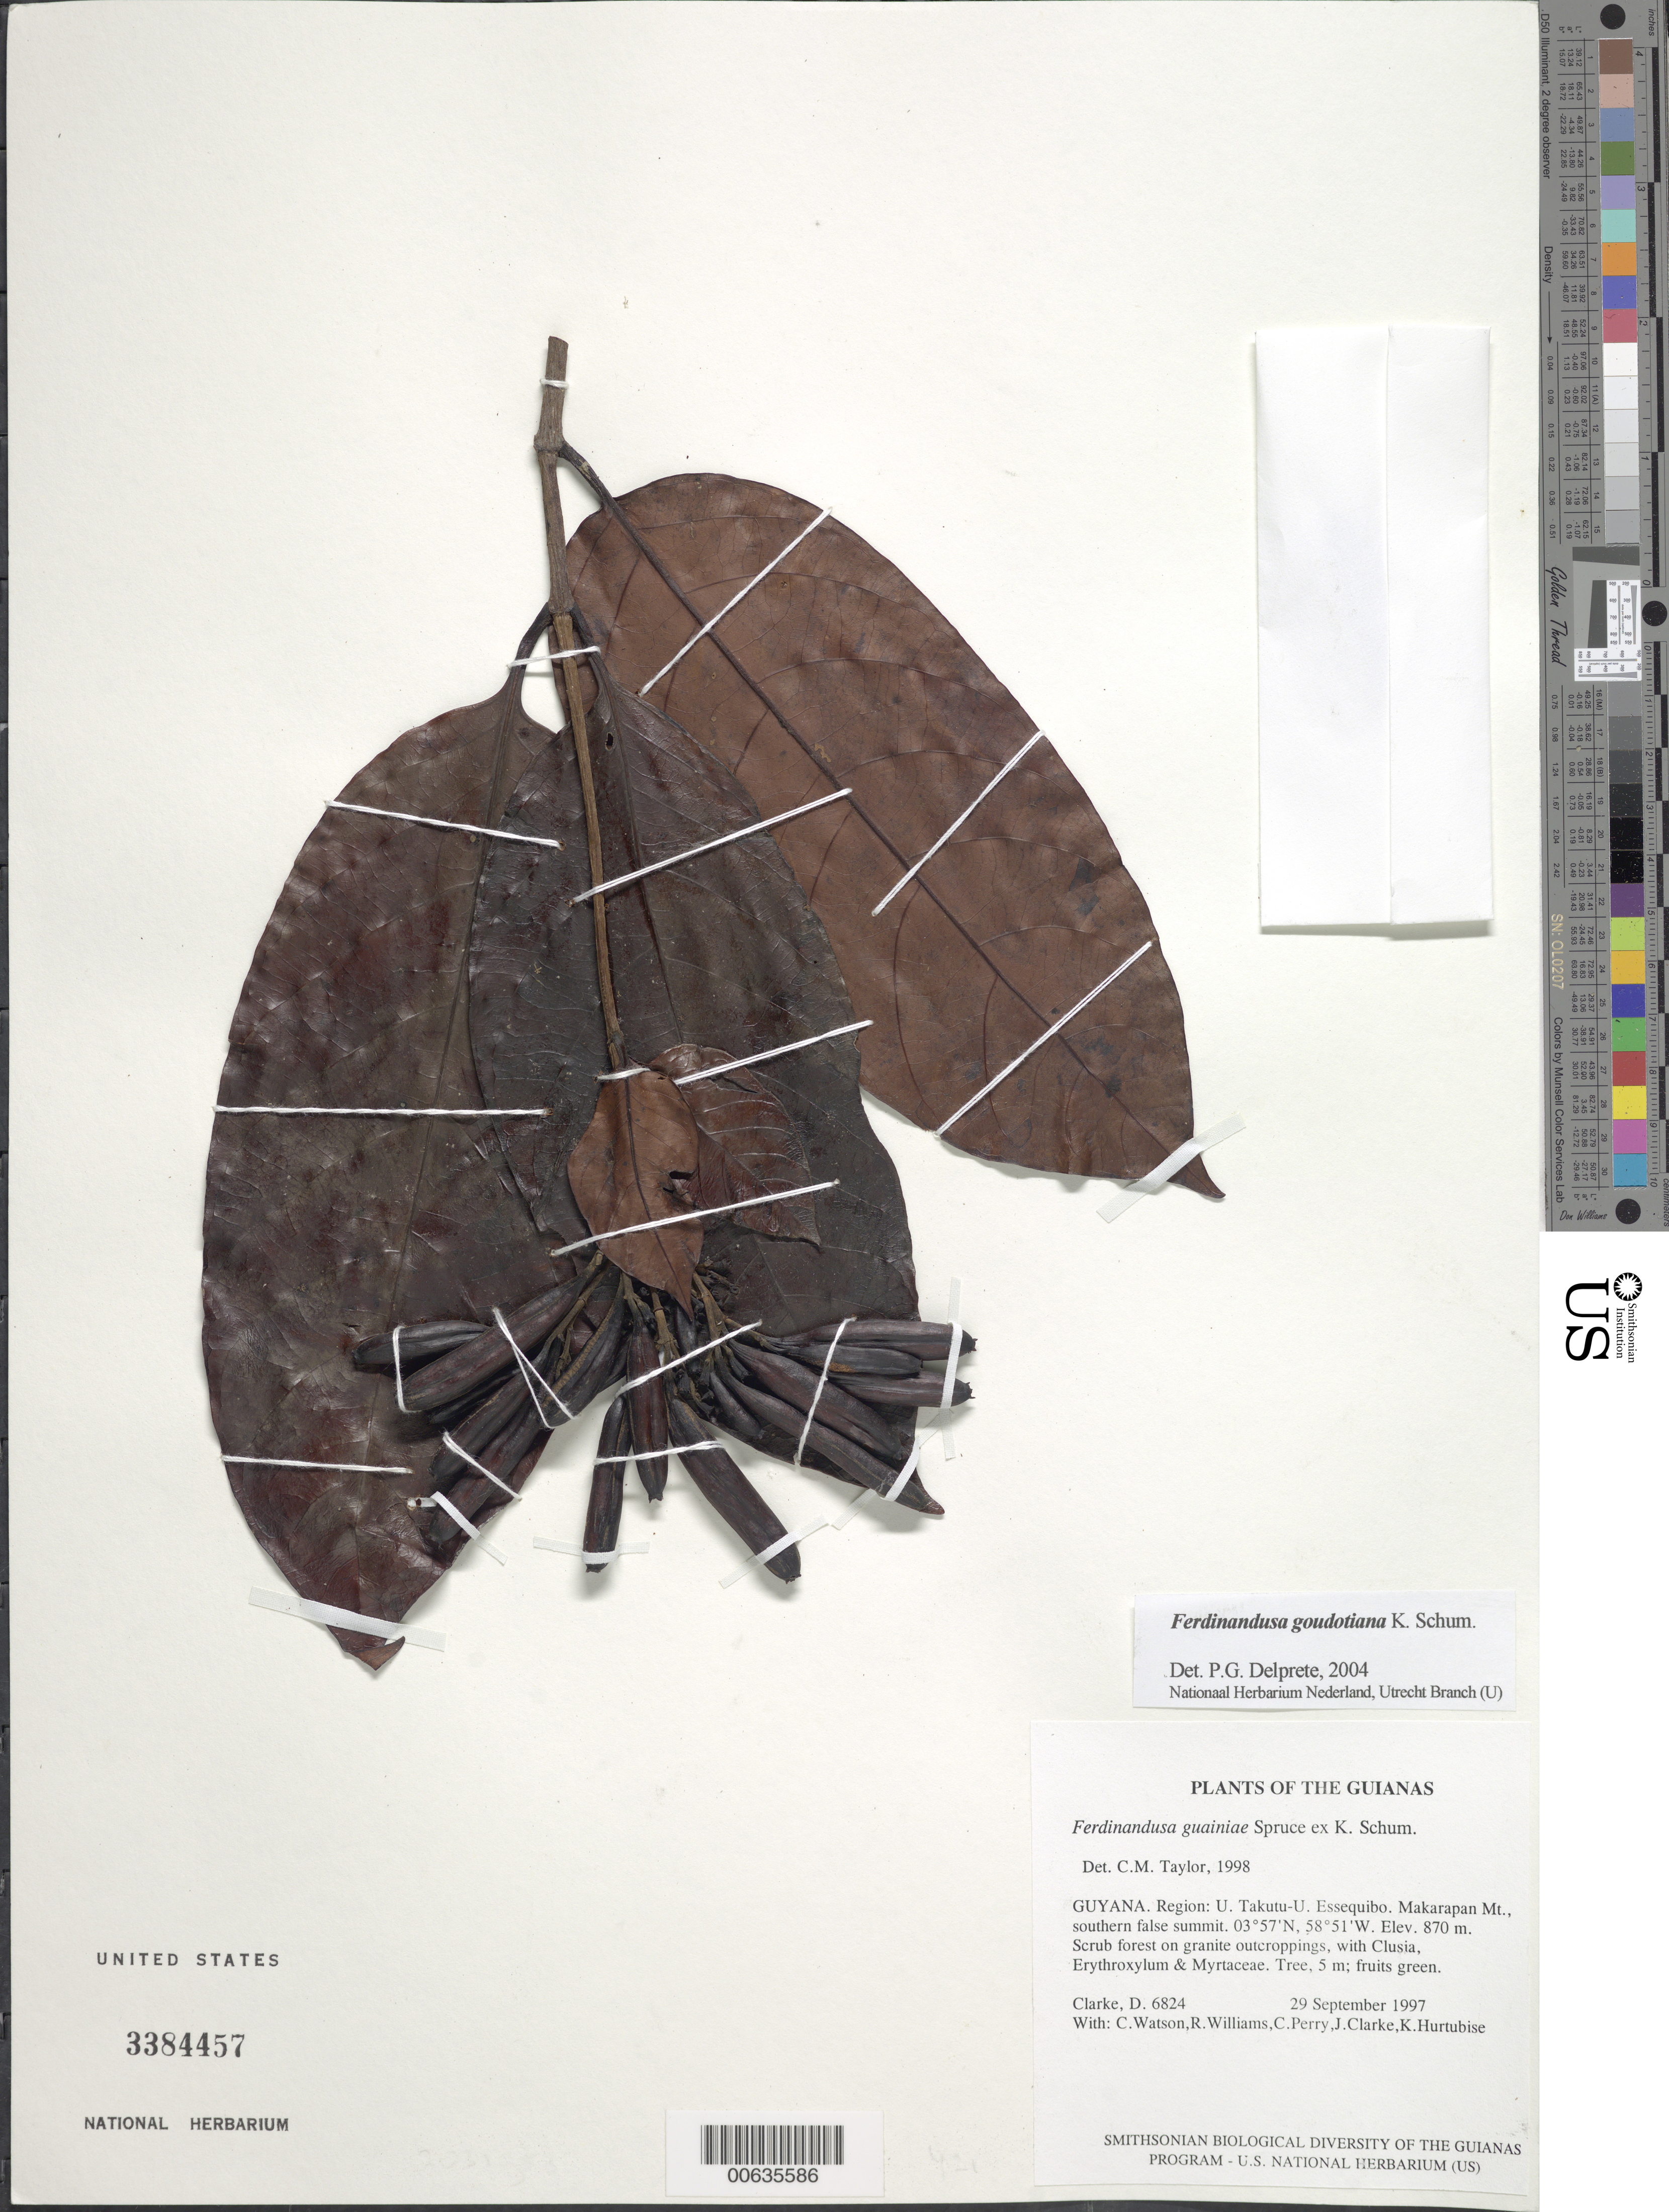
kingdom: Plantae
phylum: Tracheophyta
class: Magnoliopsida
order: Gentianales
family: Rubiaceae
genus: Ferdinandusa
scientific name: Ferdinandusa goudotiana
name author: K. Schum.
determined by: Delprete, P. G., Herb. de Guyane Cay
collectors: H. D. Clarke, C. Watson, R. Williams, C. Perry, J. Clarke & K. Hurtubise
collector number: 6824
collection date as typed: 29 September 1997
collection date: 1997-09-29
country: Guyana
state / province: U. Takutu-U. Essequibo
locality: Makarapan Mt., southern false summit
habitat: Scrub forest on granite outcroppings, with Clusia, Erythroxylum & Myrtaceae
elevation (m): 870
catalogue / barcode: US 3384457